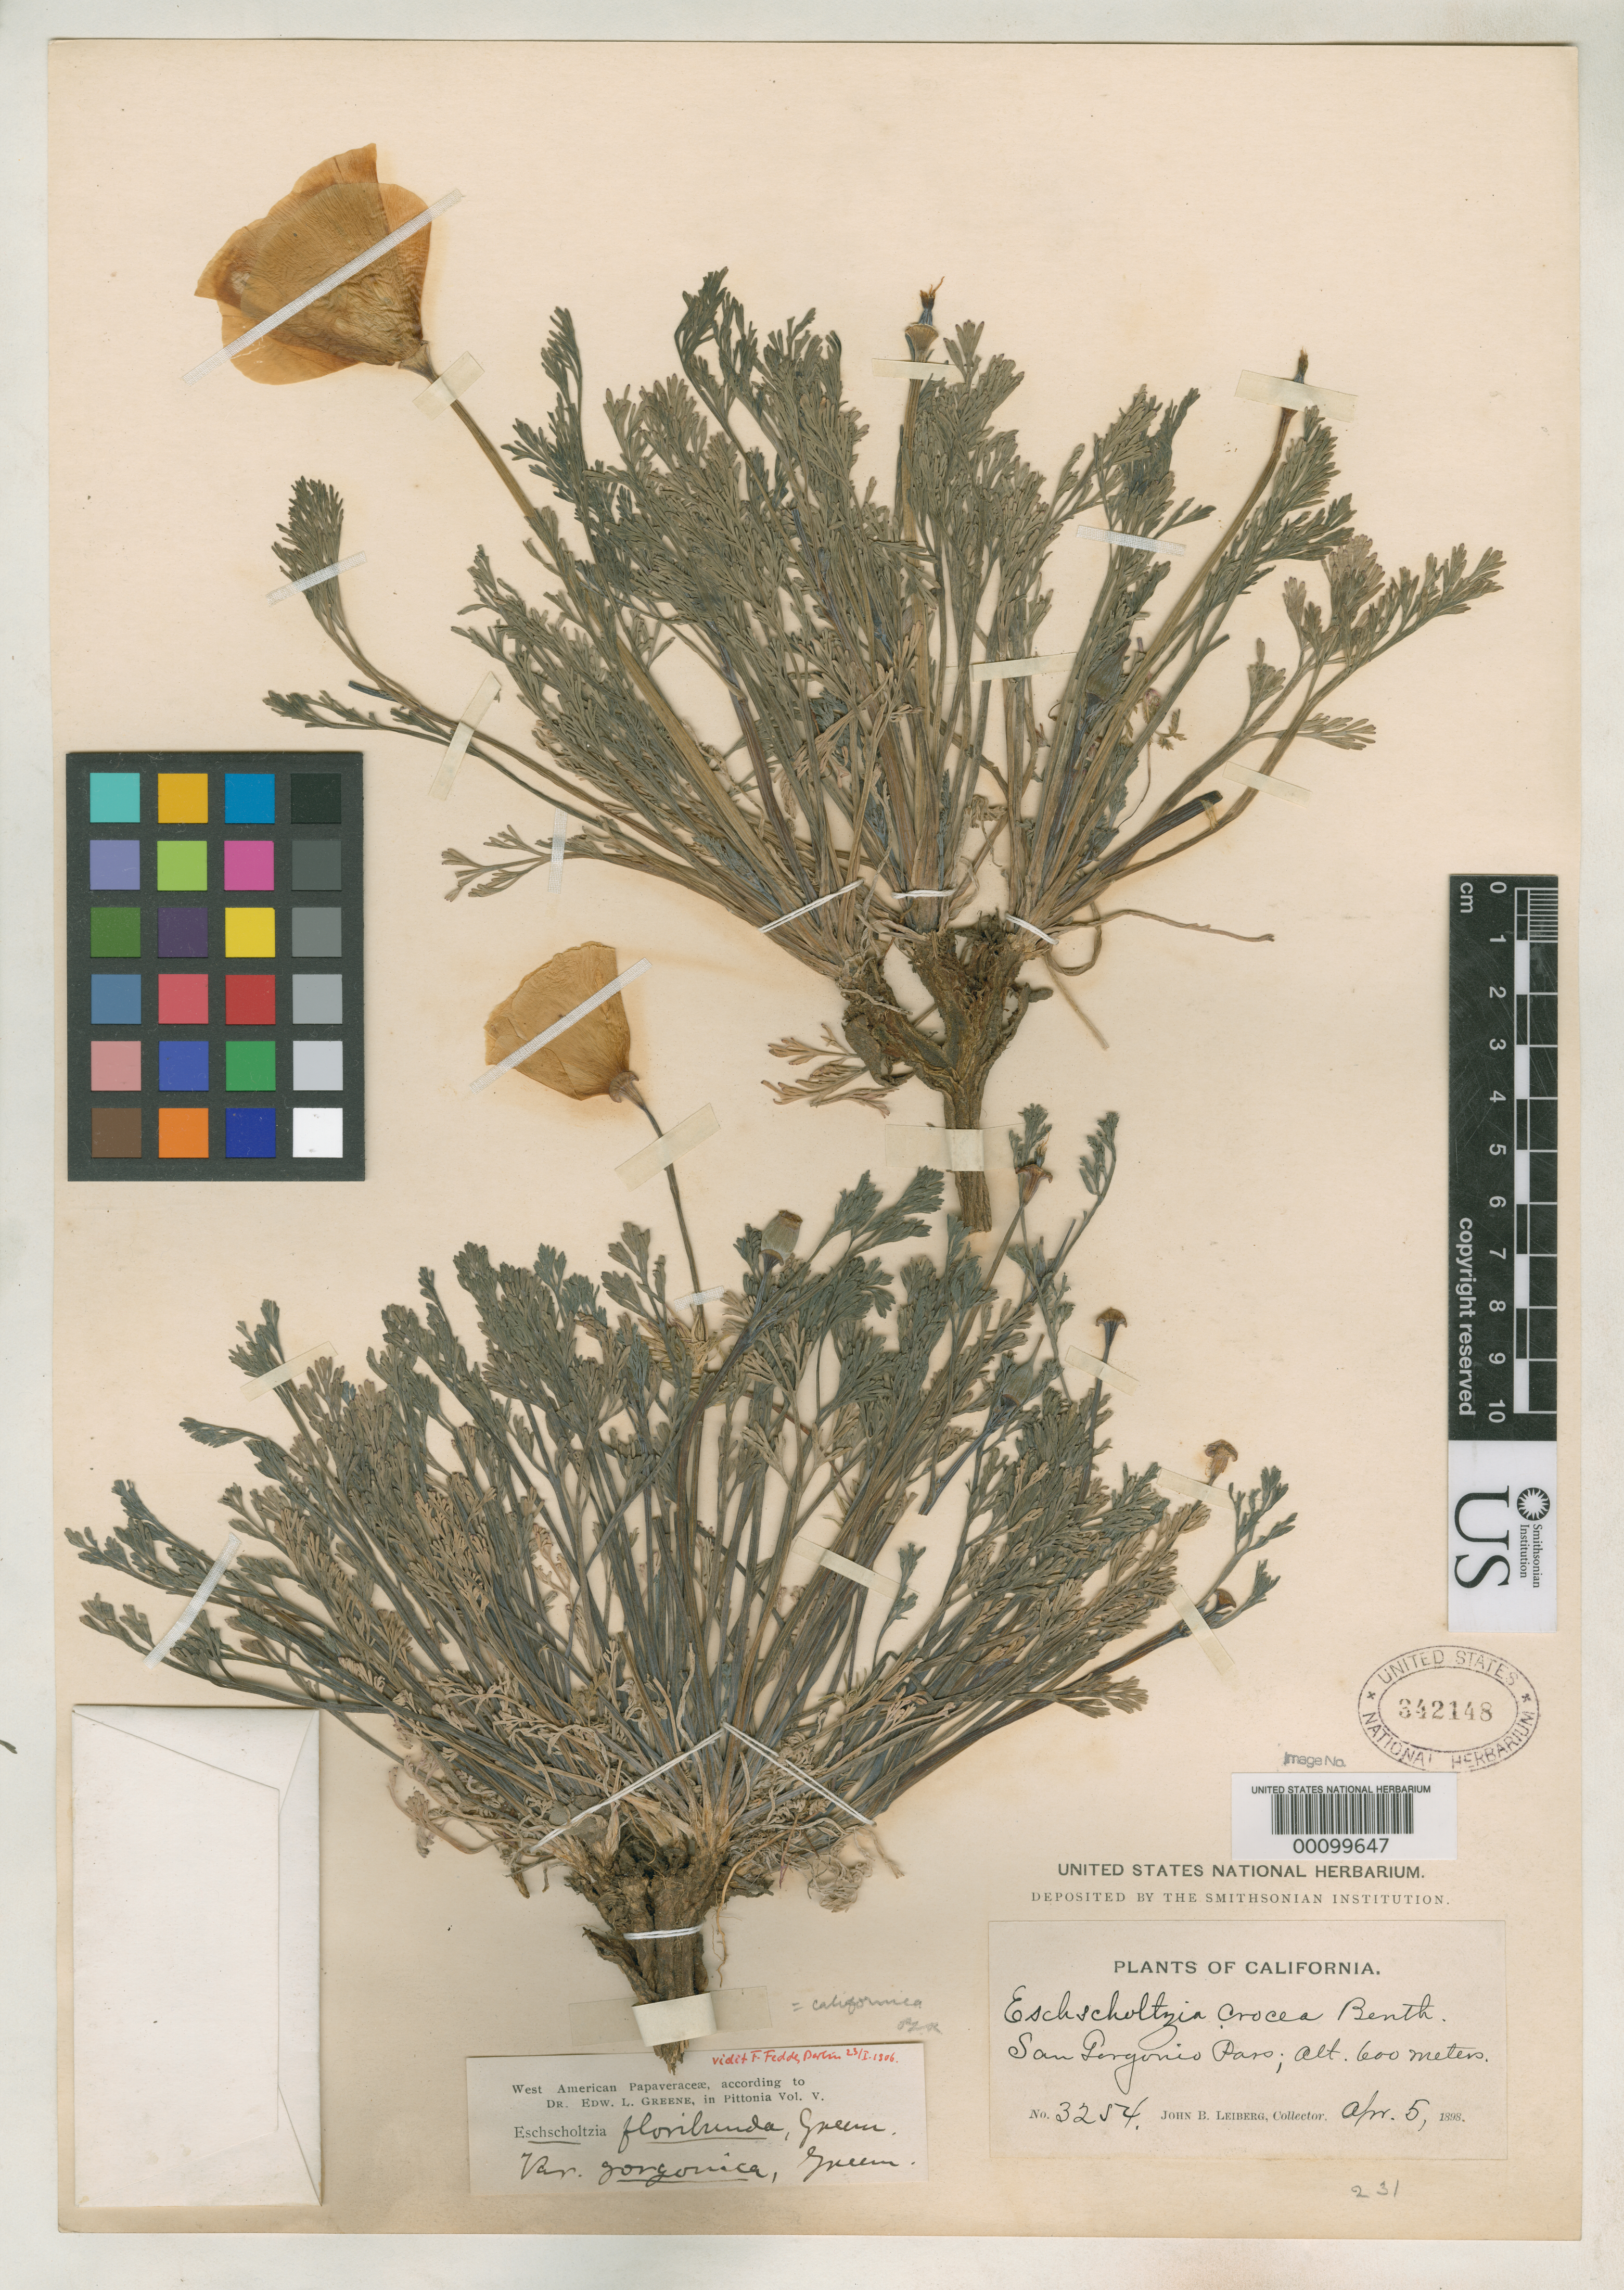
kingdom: Plantae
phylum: Tracheophyta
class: Magnoliopsida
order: Ranunculales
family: Papaveraceae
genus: Eschscholzia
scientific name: Eschscholzia floribunda var. gorgonica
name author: Greene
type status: Isotype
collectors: J. Leiberg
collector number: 3254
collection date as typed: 05 Apr 1898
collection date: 1898-04-05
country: United States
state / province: California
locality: San Gorgonio Pass.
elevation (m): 600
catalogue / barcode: US 342148